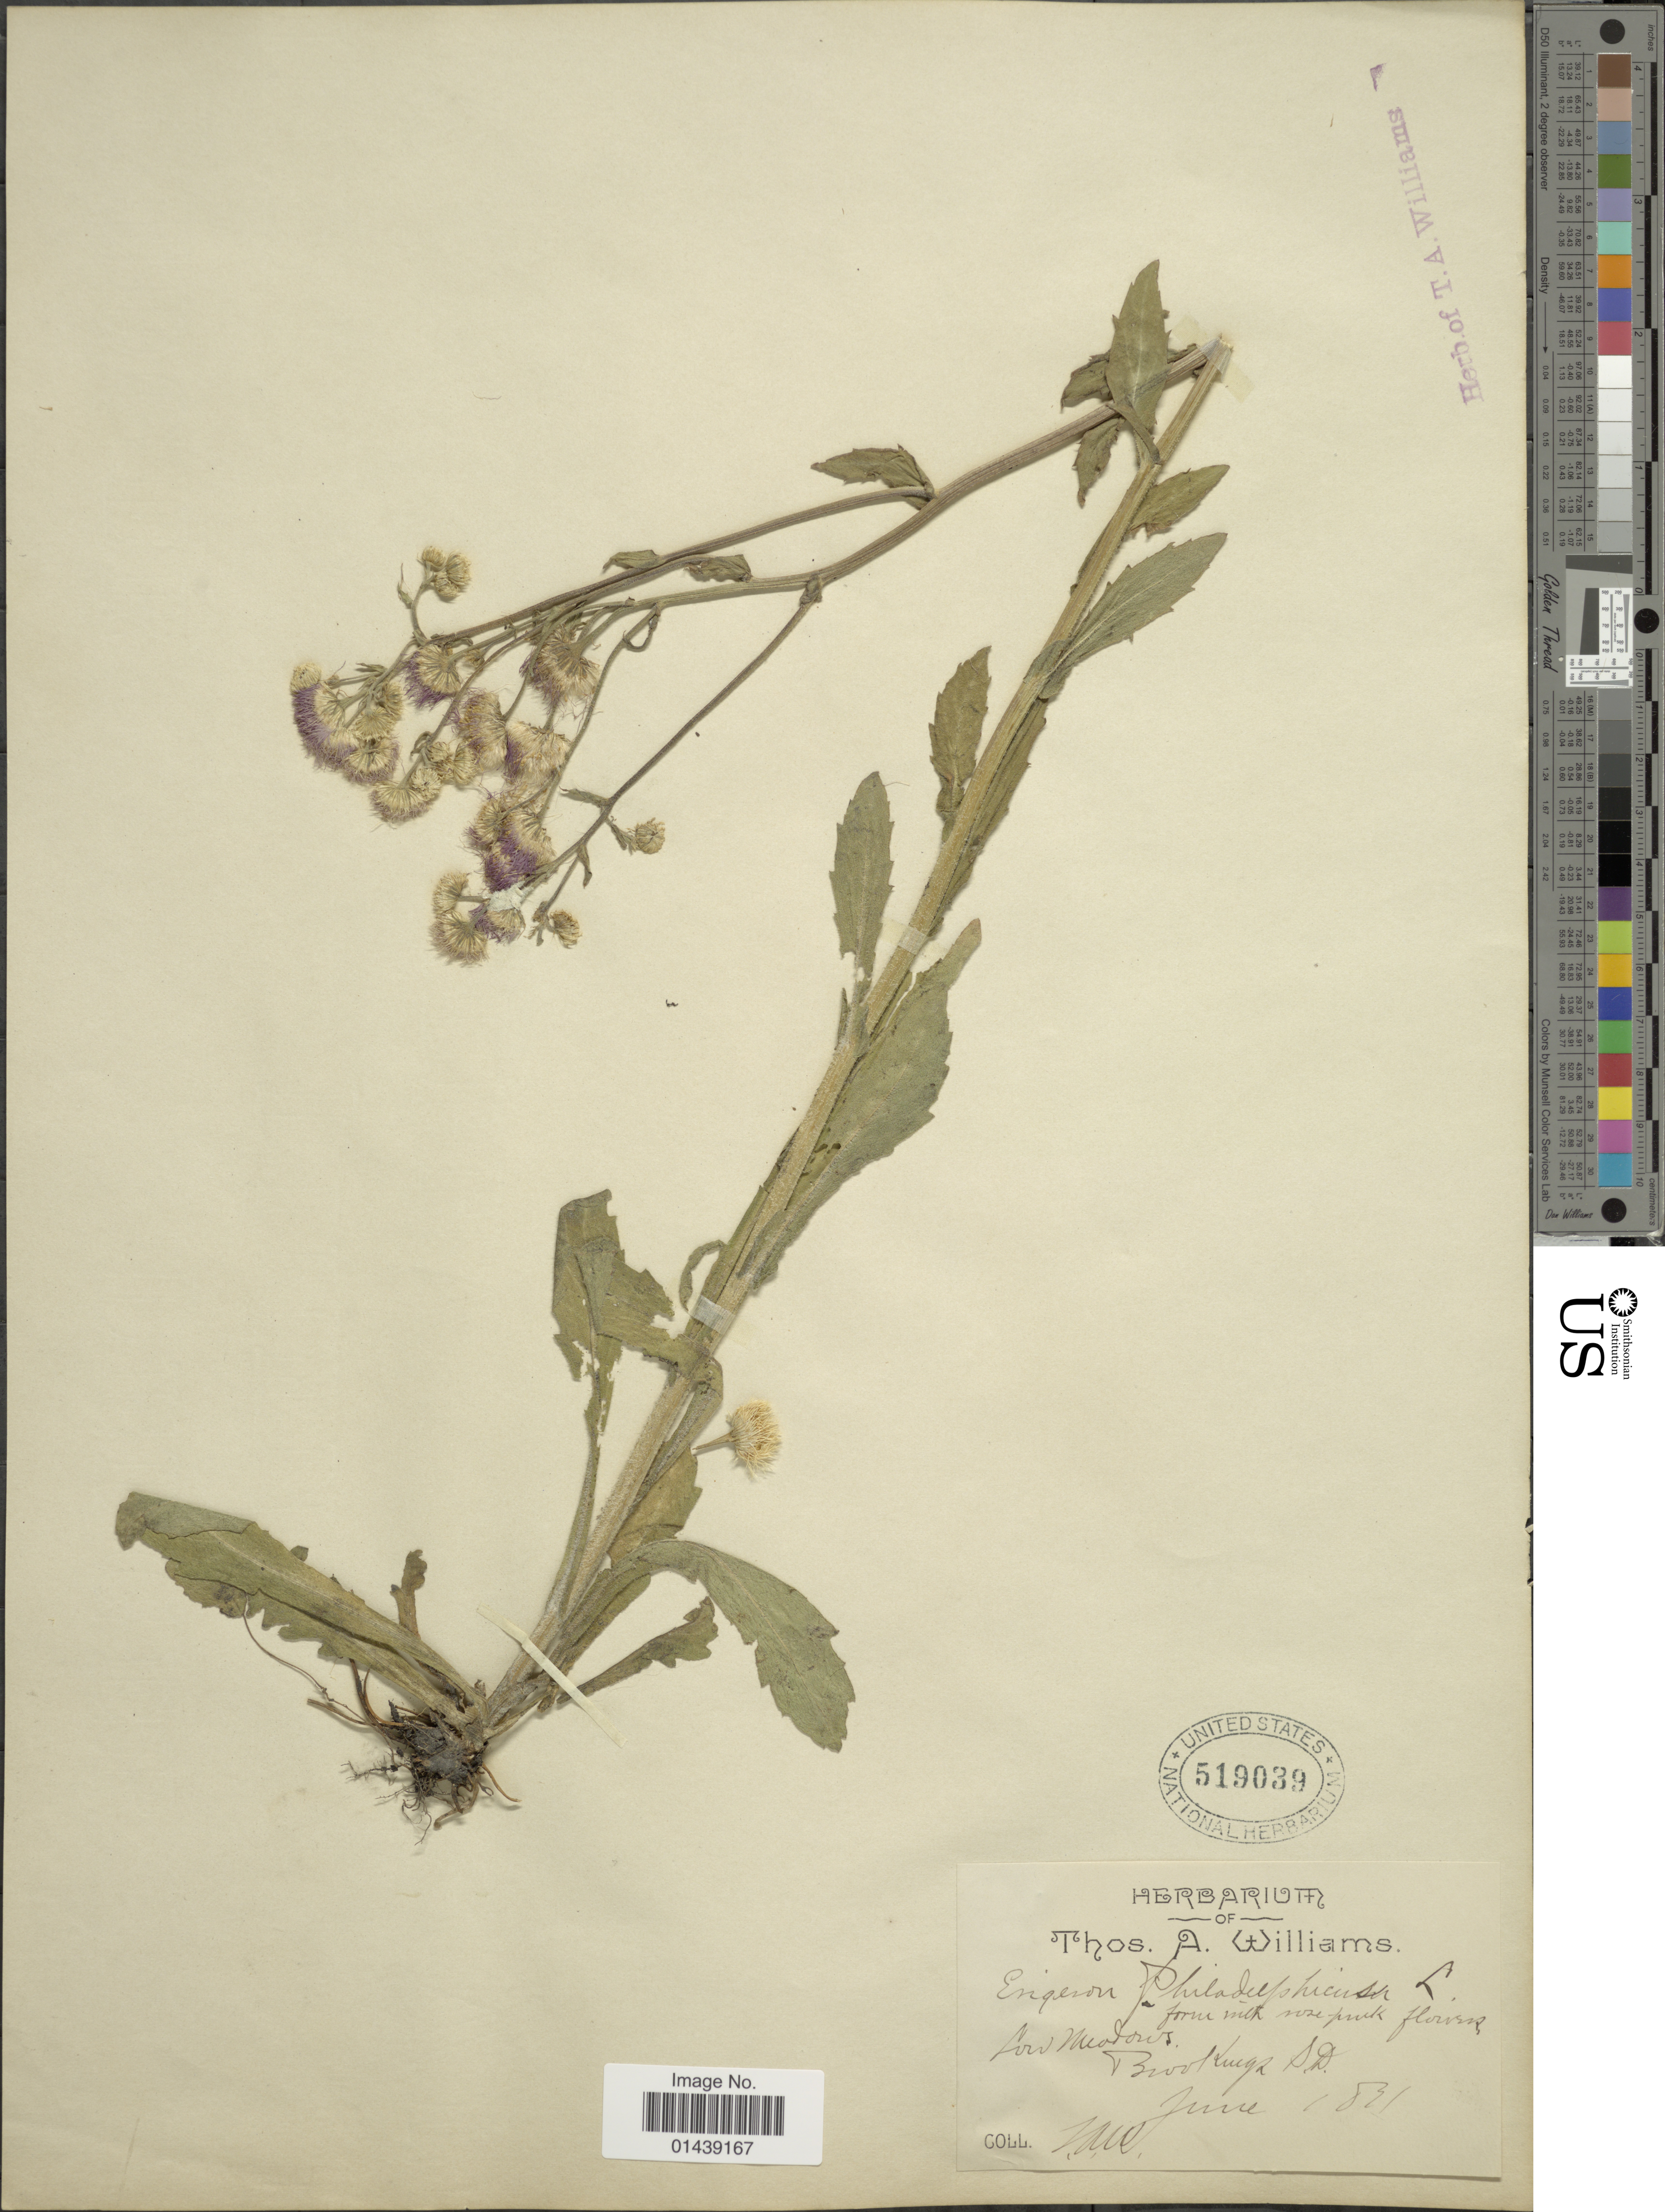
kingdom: Plantae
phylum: Tracheophyta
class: Magnoliopsida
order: Asterales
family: Asteraceae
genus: Erigeron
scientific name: Erigeron philadelphicus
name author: L.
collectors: T. A. Williams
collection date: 1871-06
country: United States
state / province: South Dakota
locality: Brookings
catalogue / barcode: US 519039